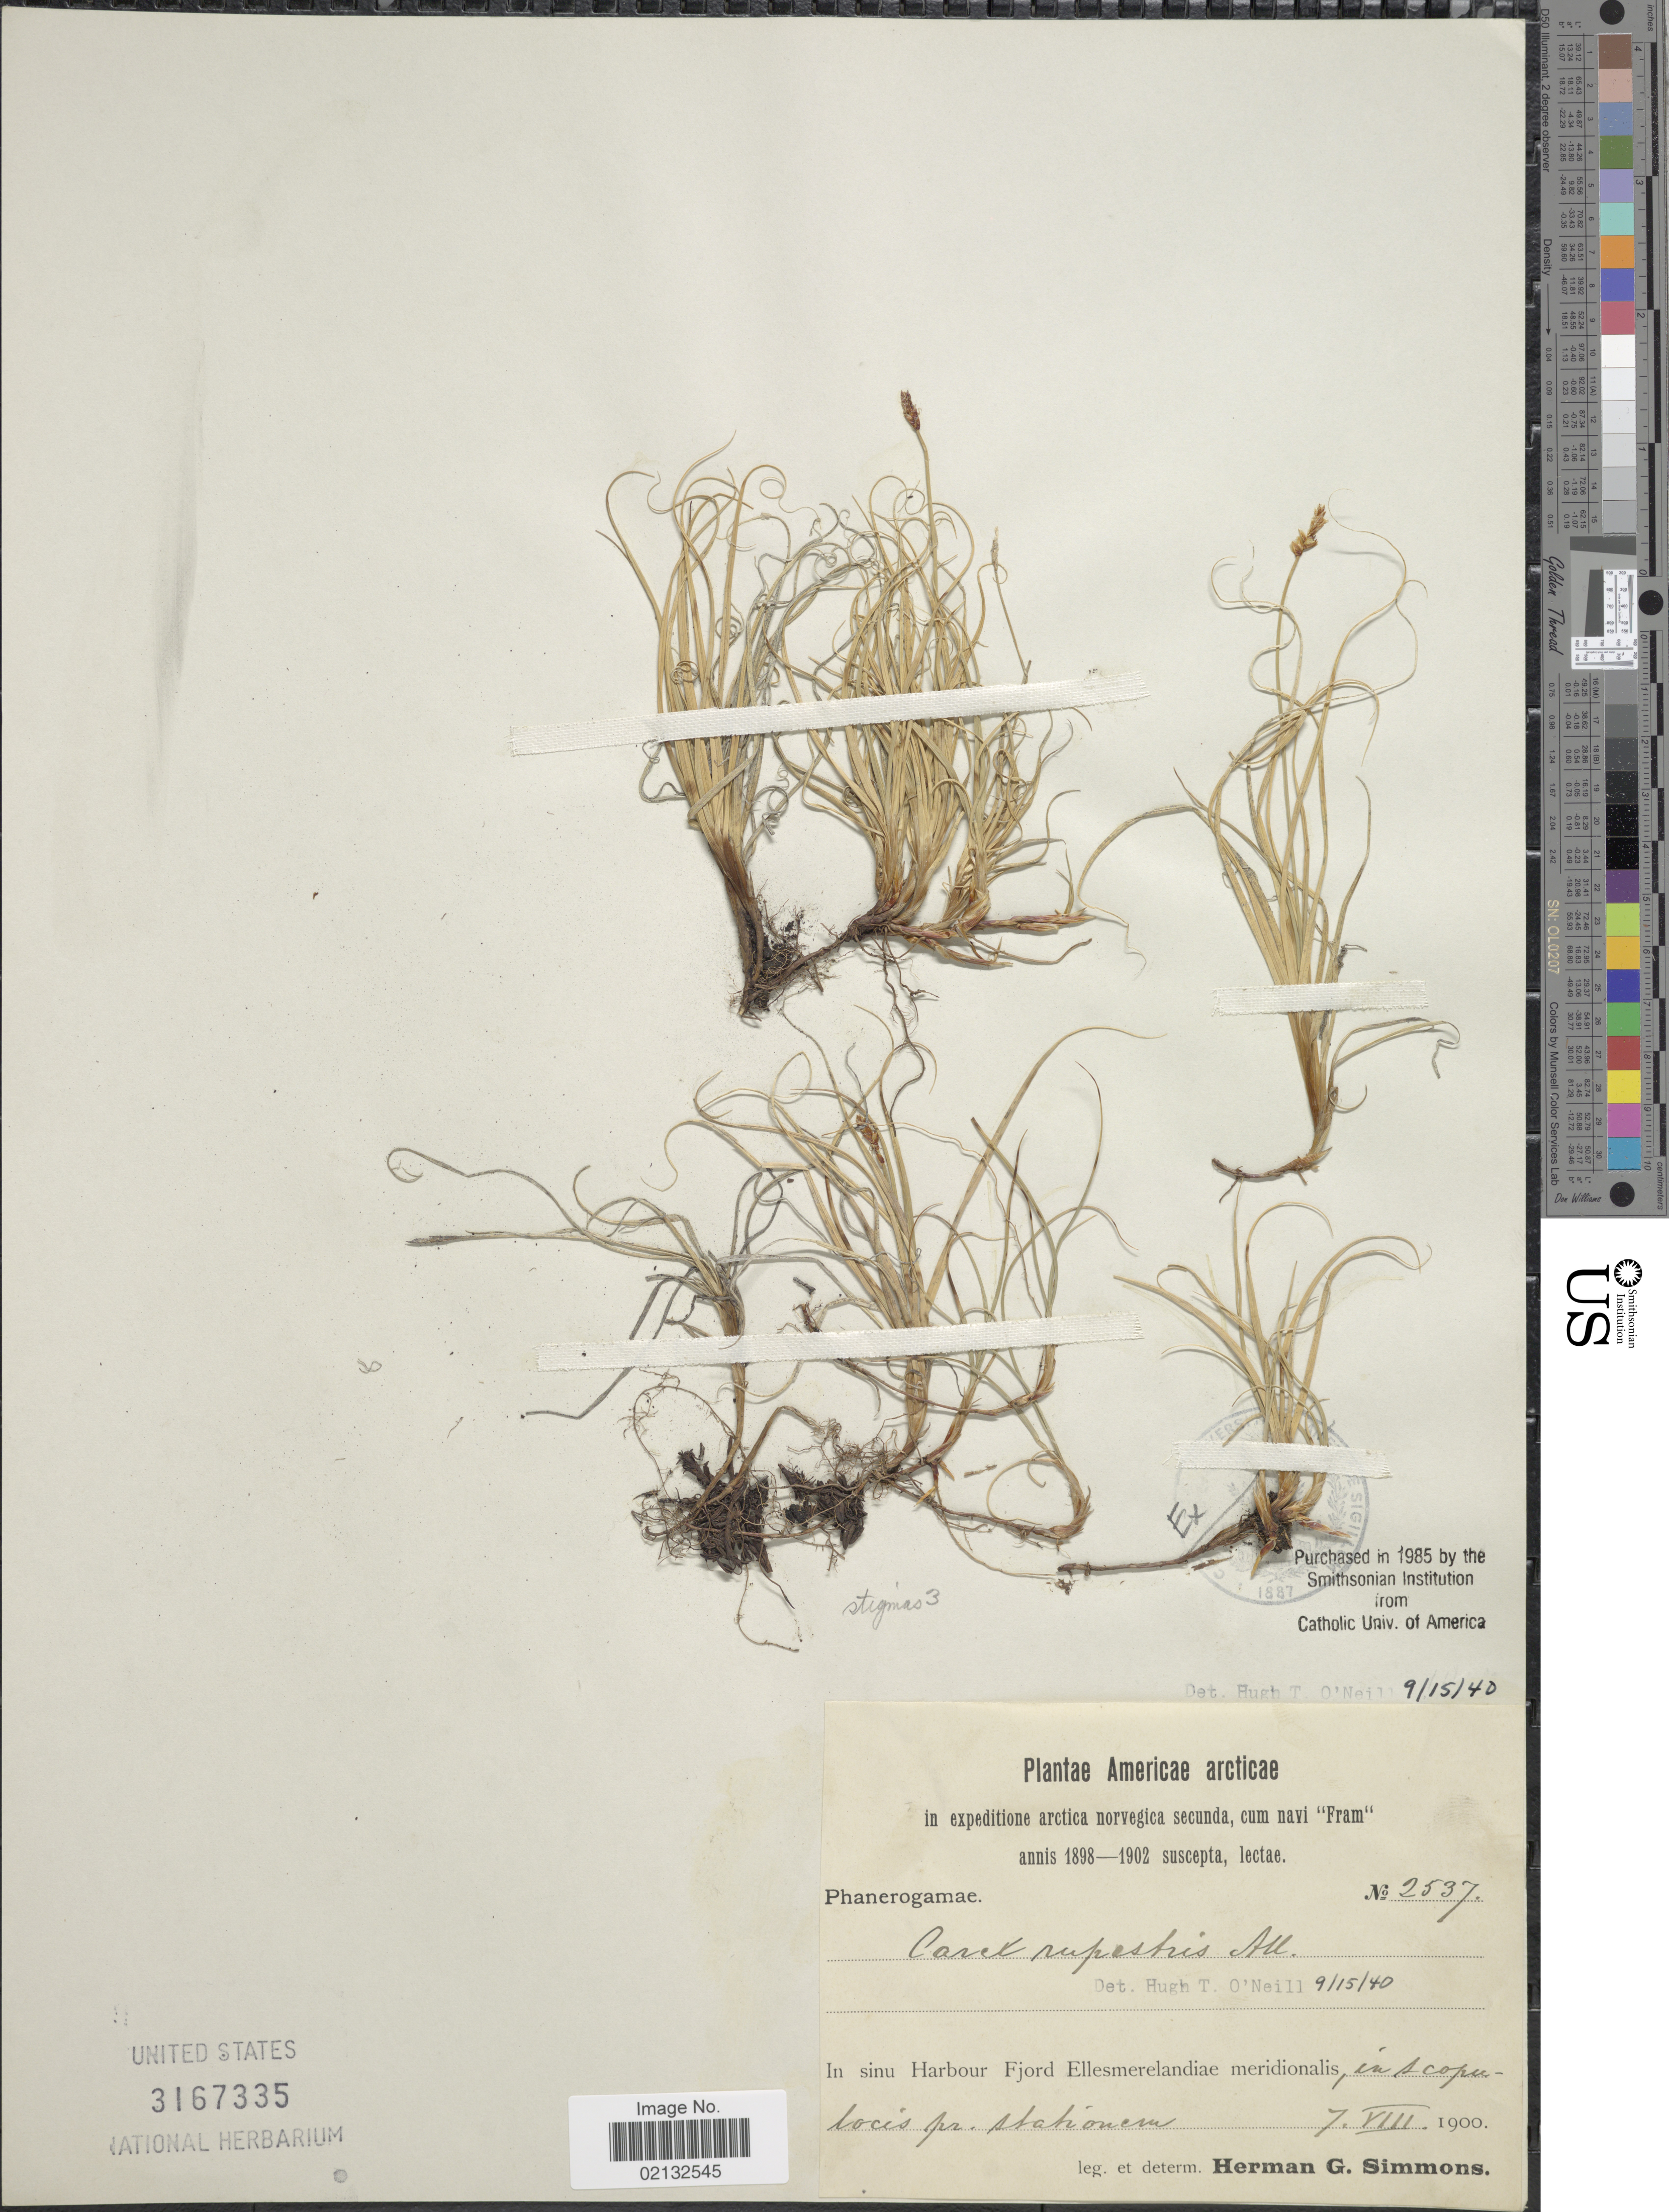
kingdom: Plantae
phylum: Tracheophyta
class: Liliopsida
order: Poales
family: Cyperaceae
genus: Carex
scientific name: Carex rupestris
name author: All.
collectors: H. Simmons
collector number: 2537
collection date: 1900-08-07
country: Canada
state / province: Nunavut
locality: In sinu Harbour Fjord Ellesmerelandiae meridionalis, in scopulocis pr. stationem.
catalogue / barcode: US 3167335